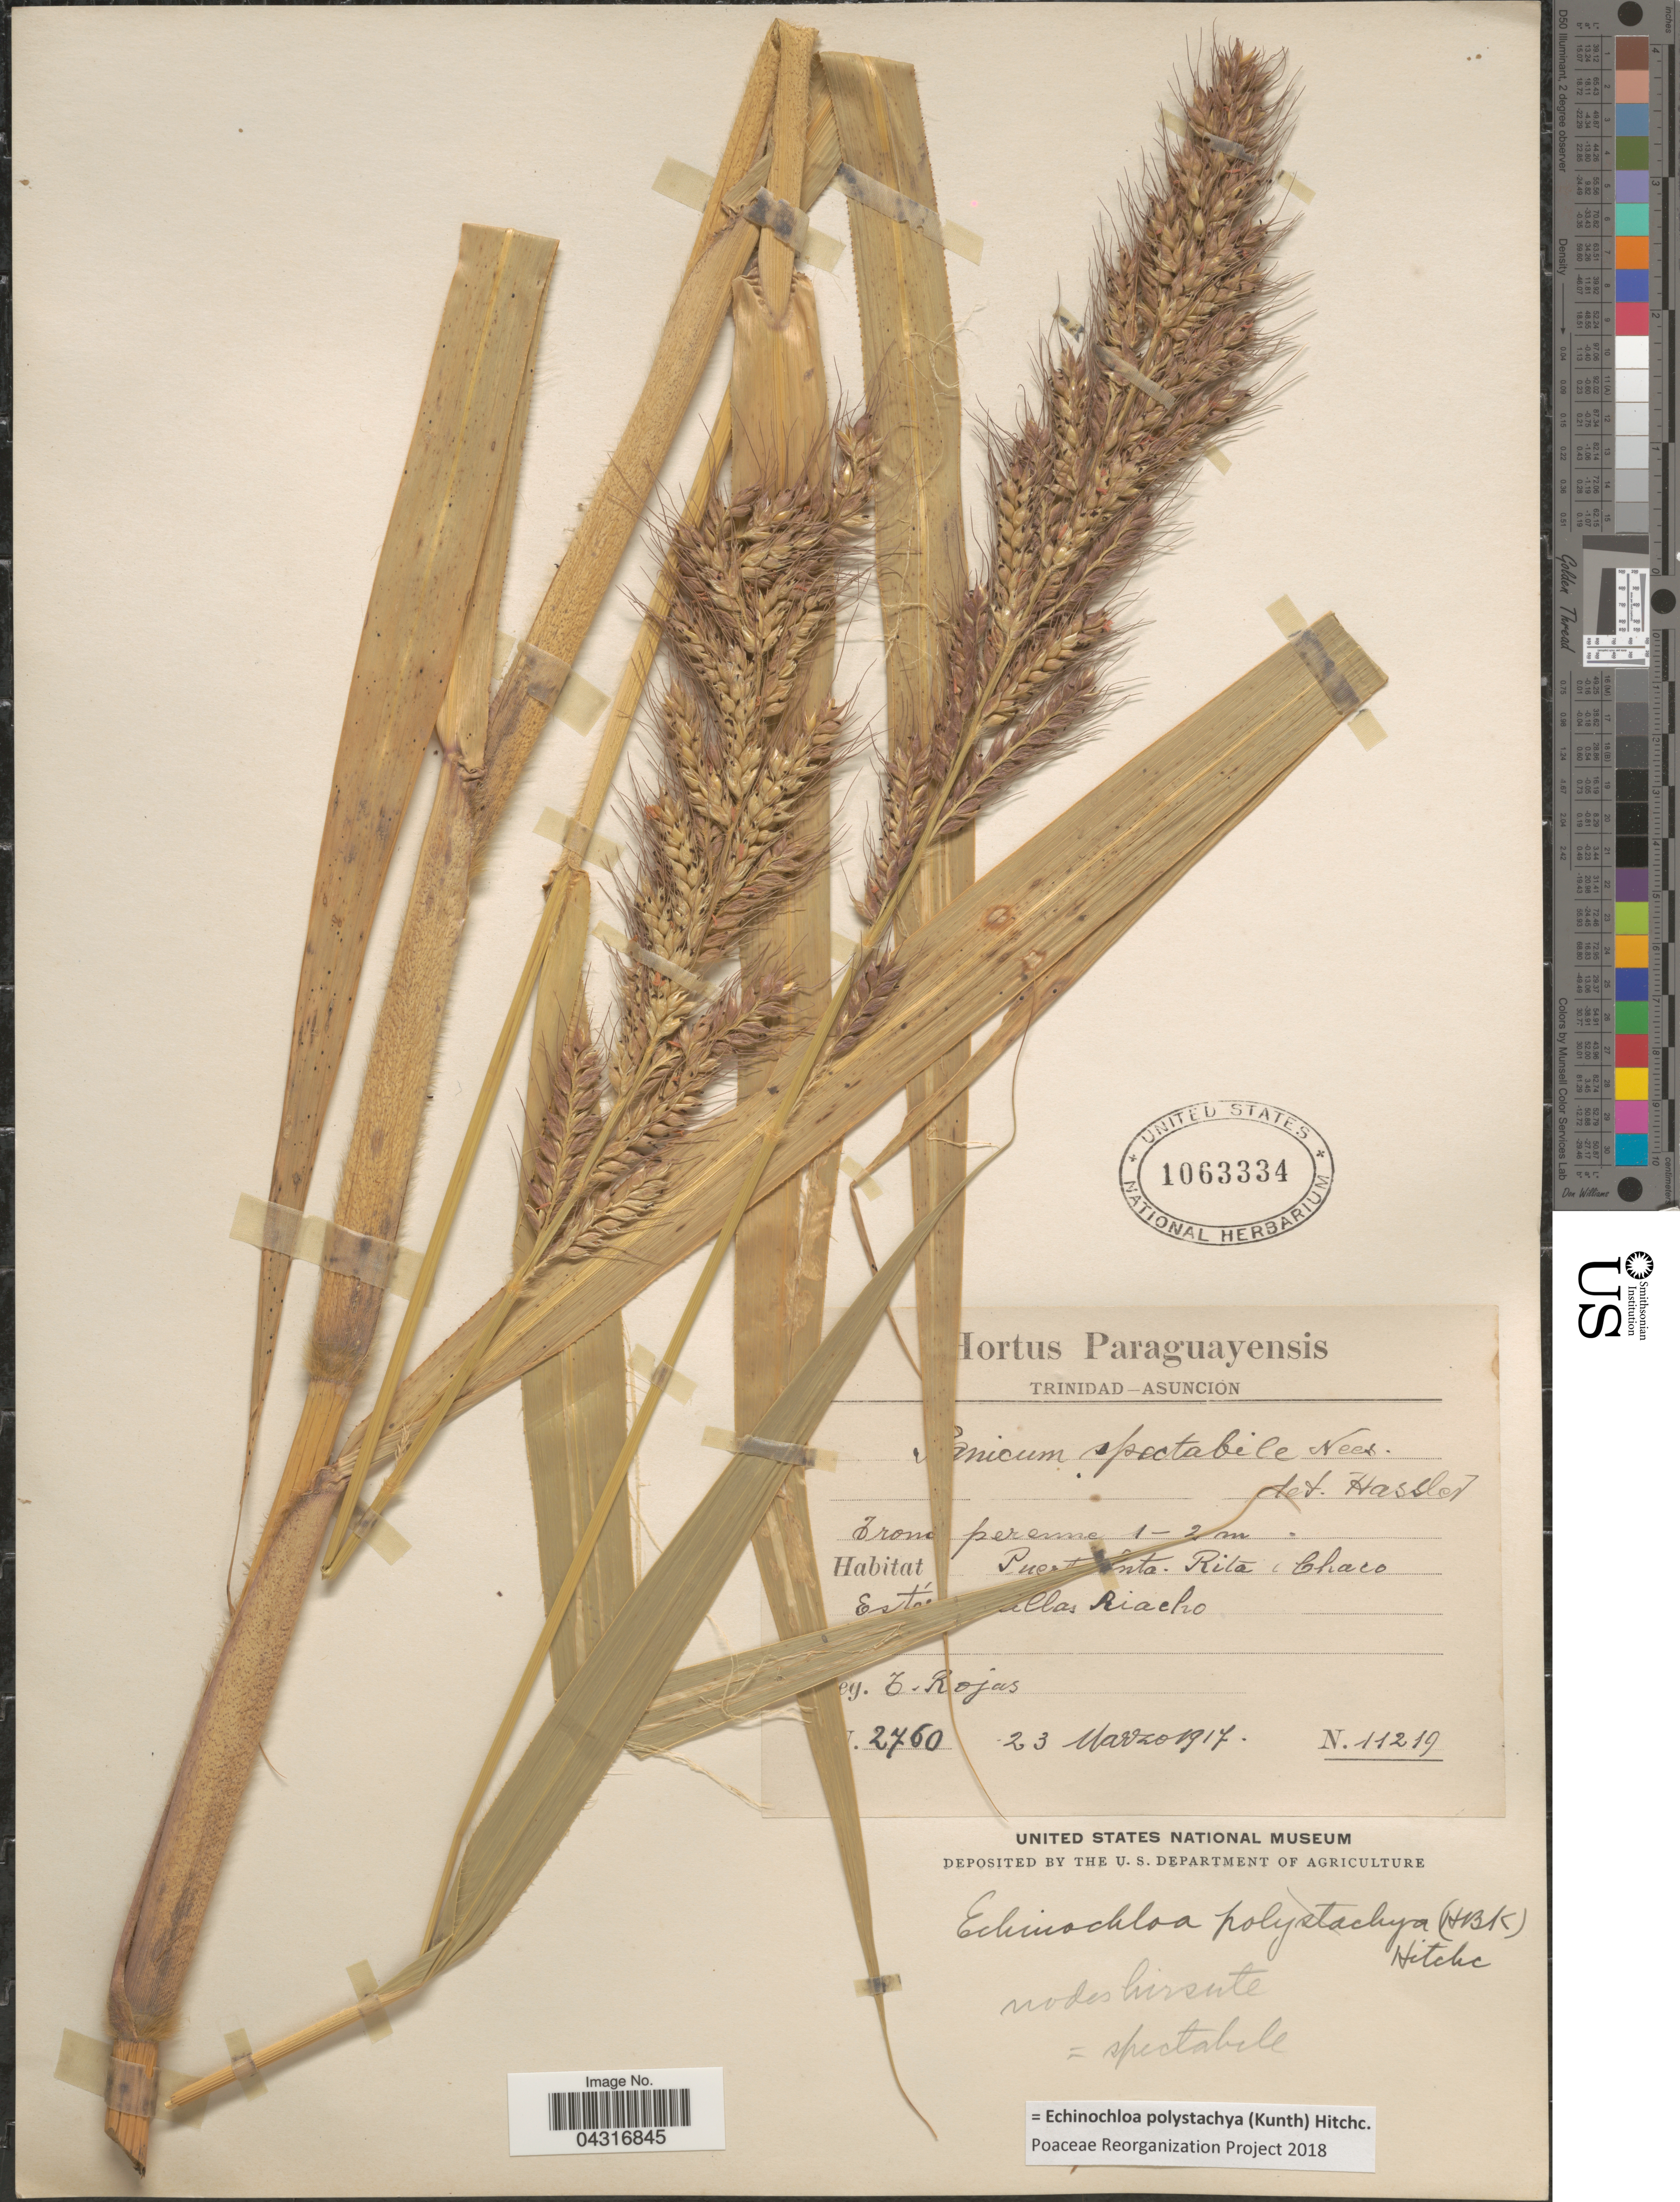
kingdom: Plantae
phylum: Tracheophyta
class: Liliopsida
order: Poales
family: Poaceae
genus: Echinochloa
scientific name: Echinochloa polystachya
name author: (Kunth) Hitchc.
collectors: T. Rojas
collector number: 11219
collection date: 1917-03-23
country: Paraguay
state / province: Asuncion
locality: Puerto Santa Rita Chaco. Est[illegible text] [illegible text]llas Riacho.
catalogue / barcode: US 1063334